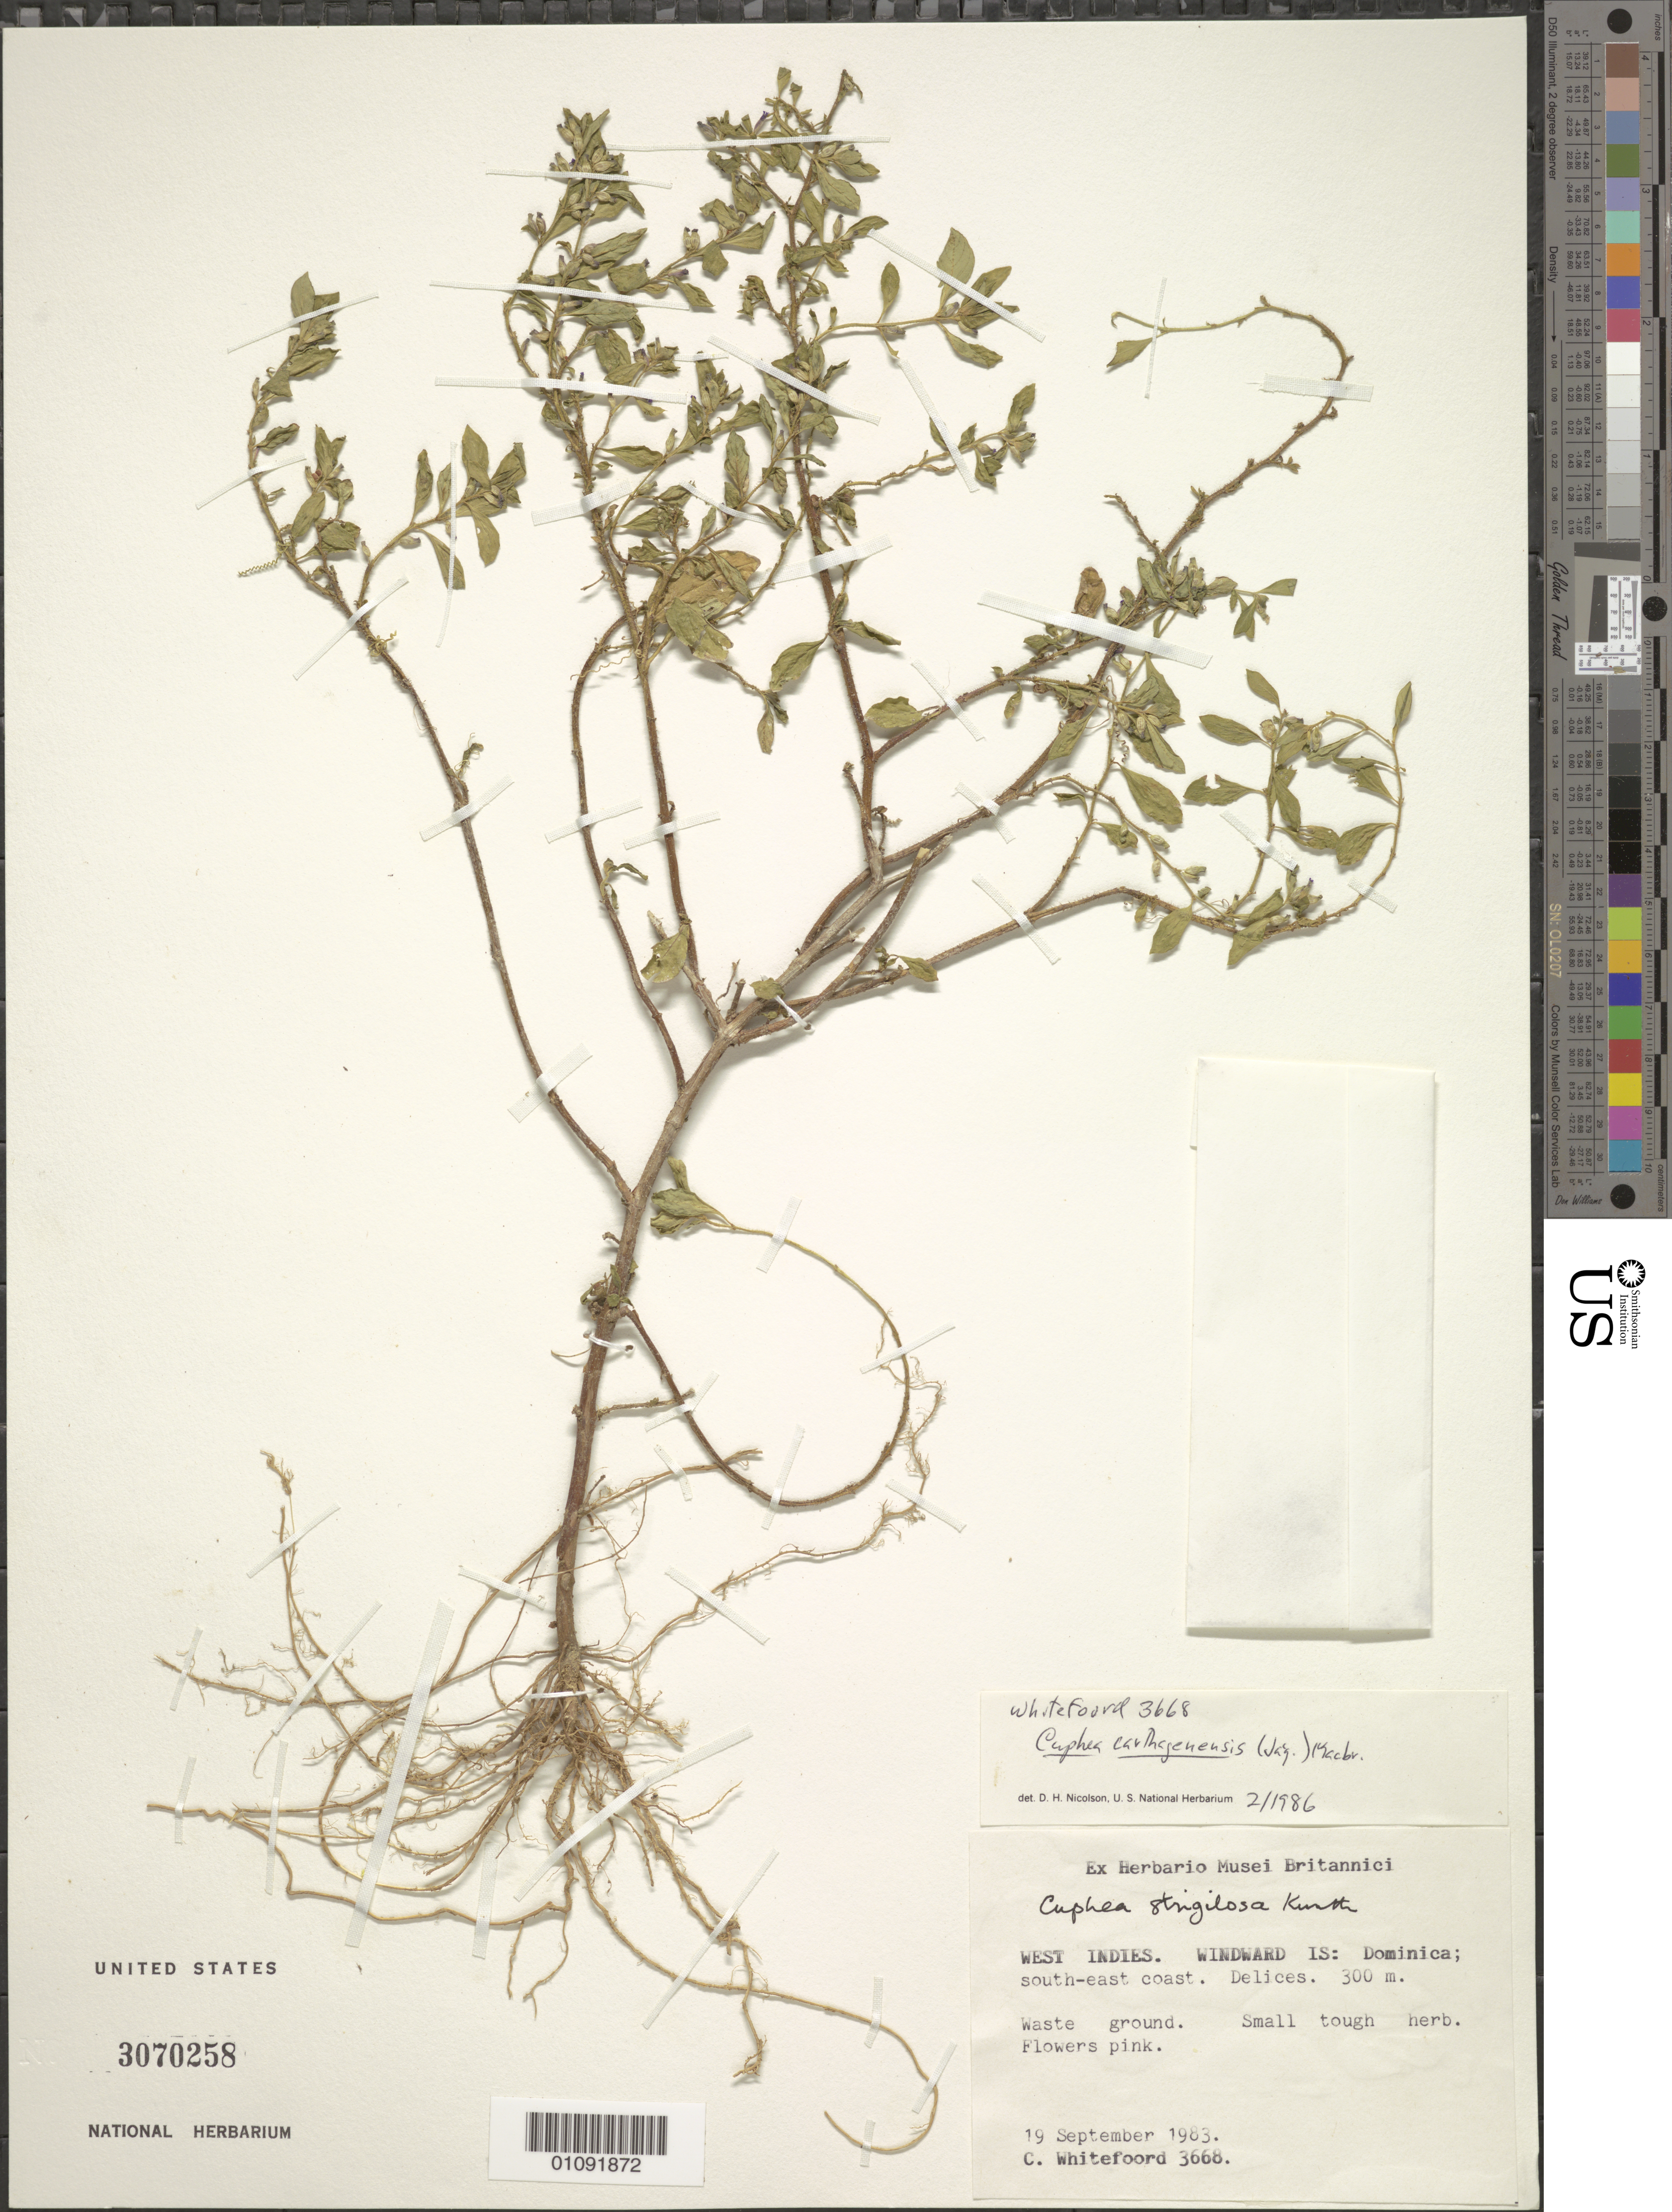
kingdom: Plantae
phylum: Tracheophyta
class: Magnoliopsida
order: Myrtales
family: Lythraceae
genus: Cuphea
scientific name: Cuphea carthagenensis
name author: (Jacq.) J.F. Macbr.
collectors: C. Whitefoord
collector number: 3668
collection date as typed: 19 Sep 1963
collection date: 1963-09-19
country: Dominica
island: Dominica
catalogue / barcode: US 3070258